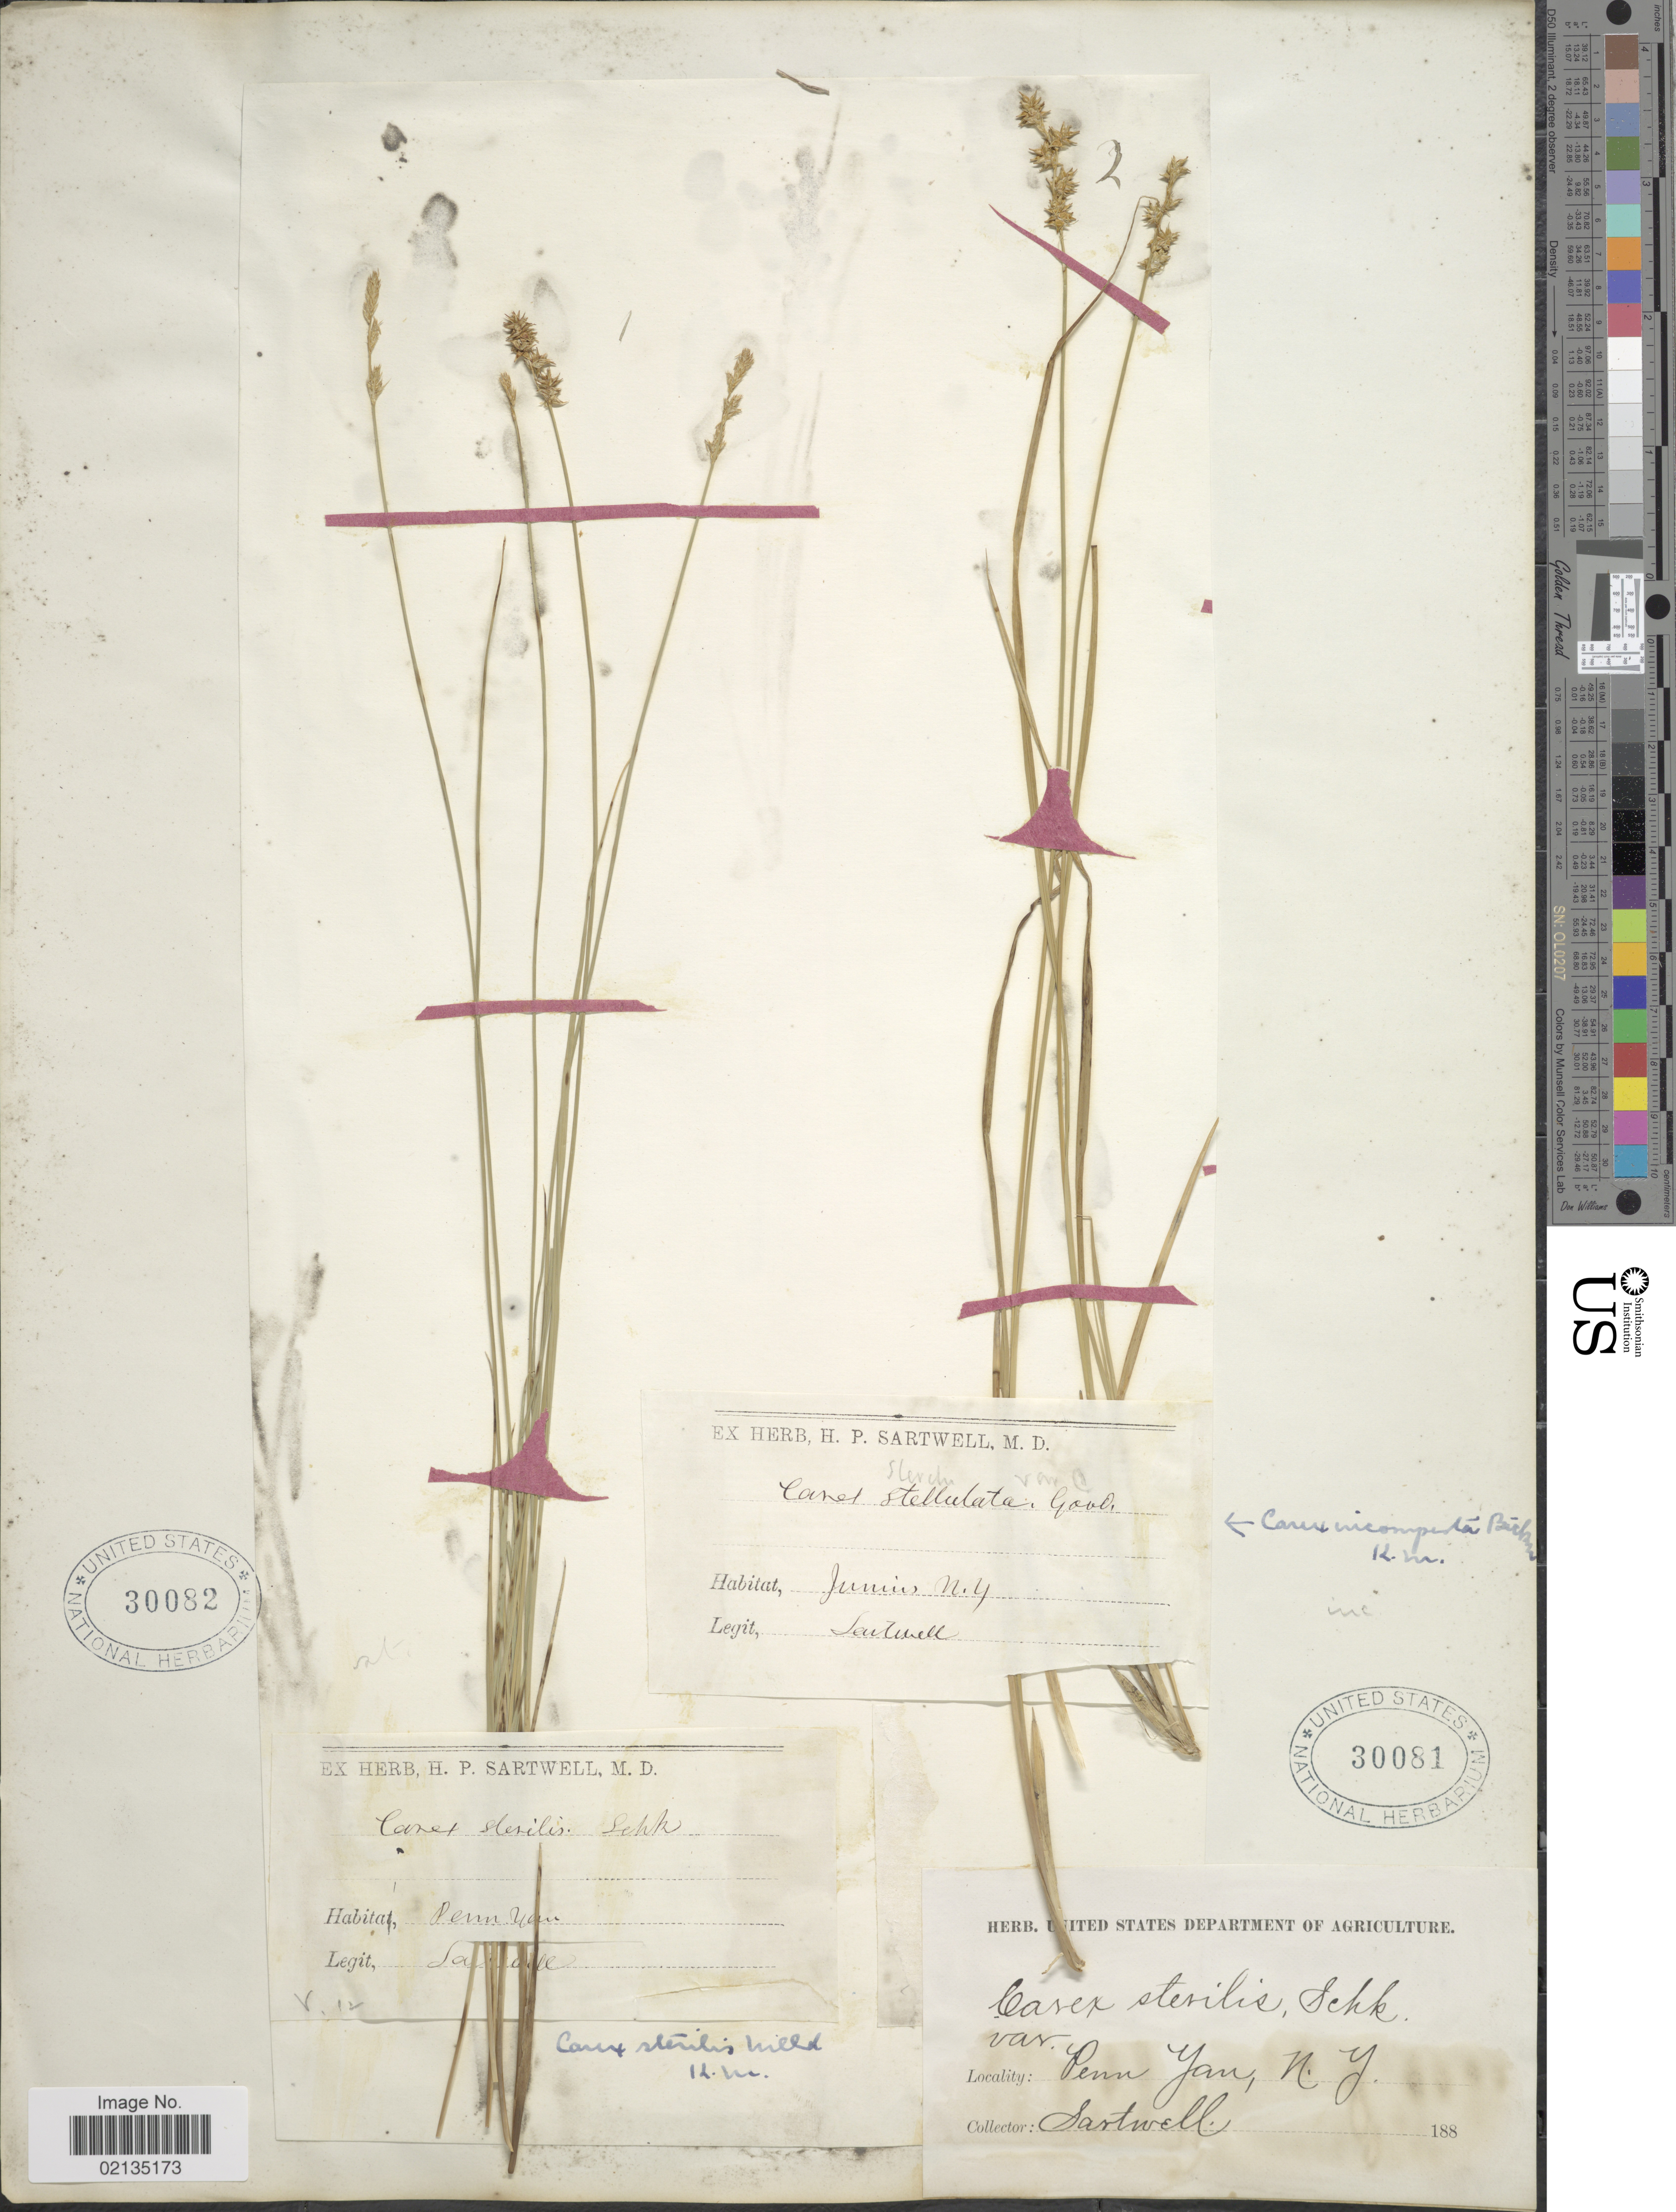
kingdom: Plantae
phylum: Tracheophyta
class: Liliopsida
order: Poales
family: Cyperaceae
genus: Carex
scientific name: Carex sterilis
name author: Willd.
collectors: H. P. Sartwell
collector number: V12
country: United States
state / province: New York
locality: Penn Yan.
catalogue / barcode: US 30082